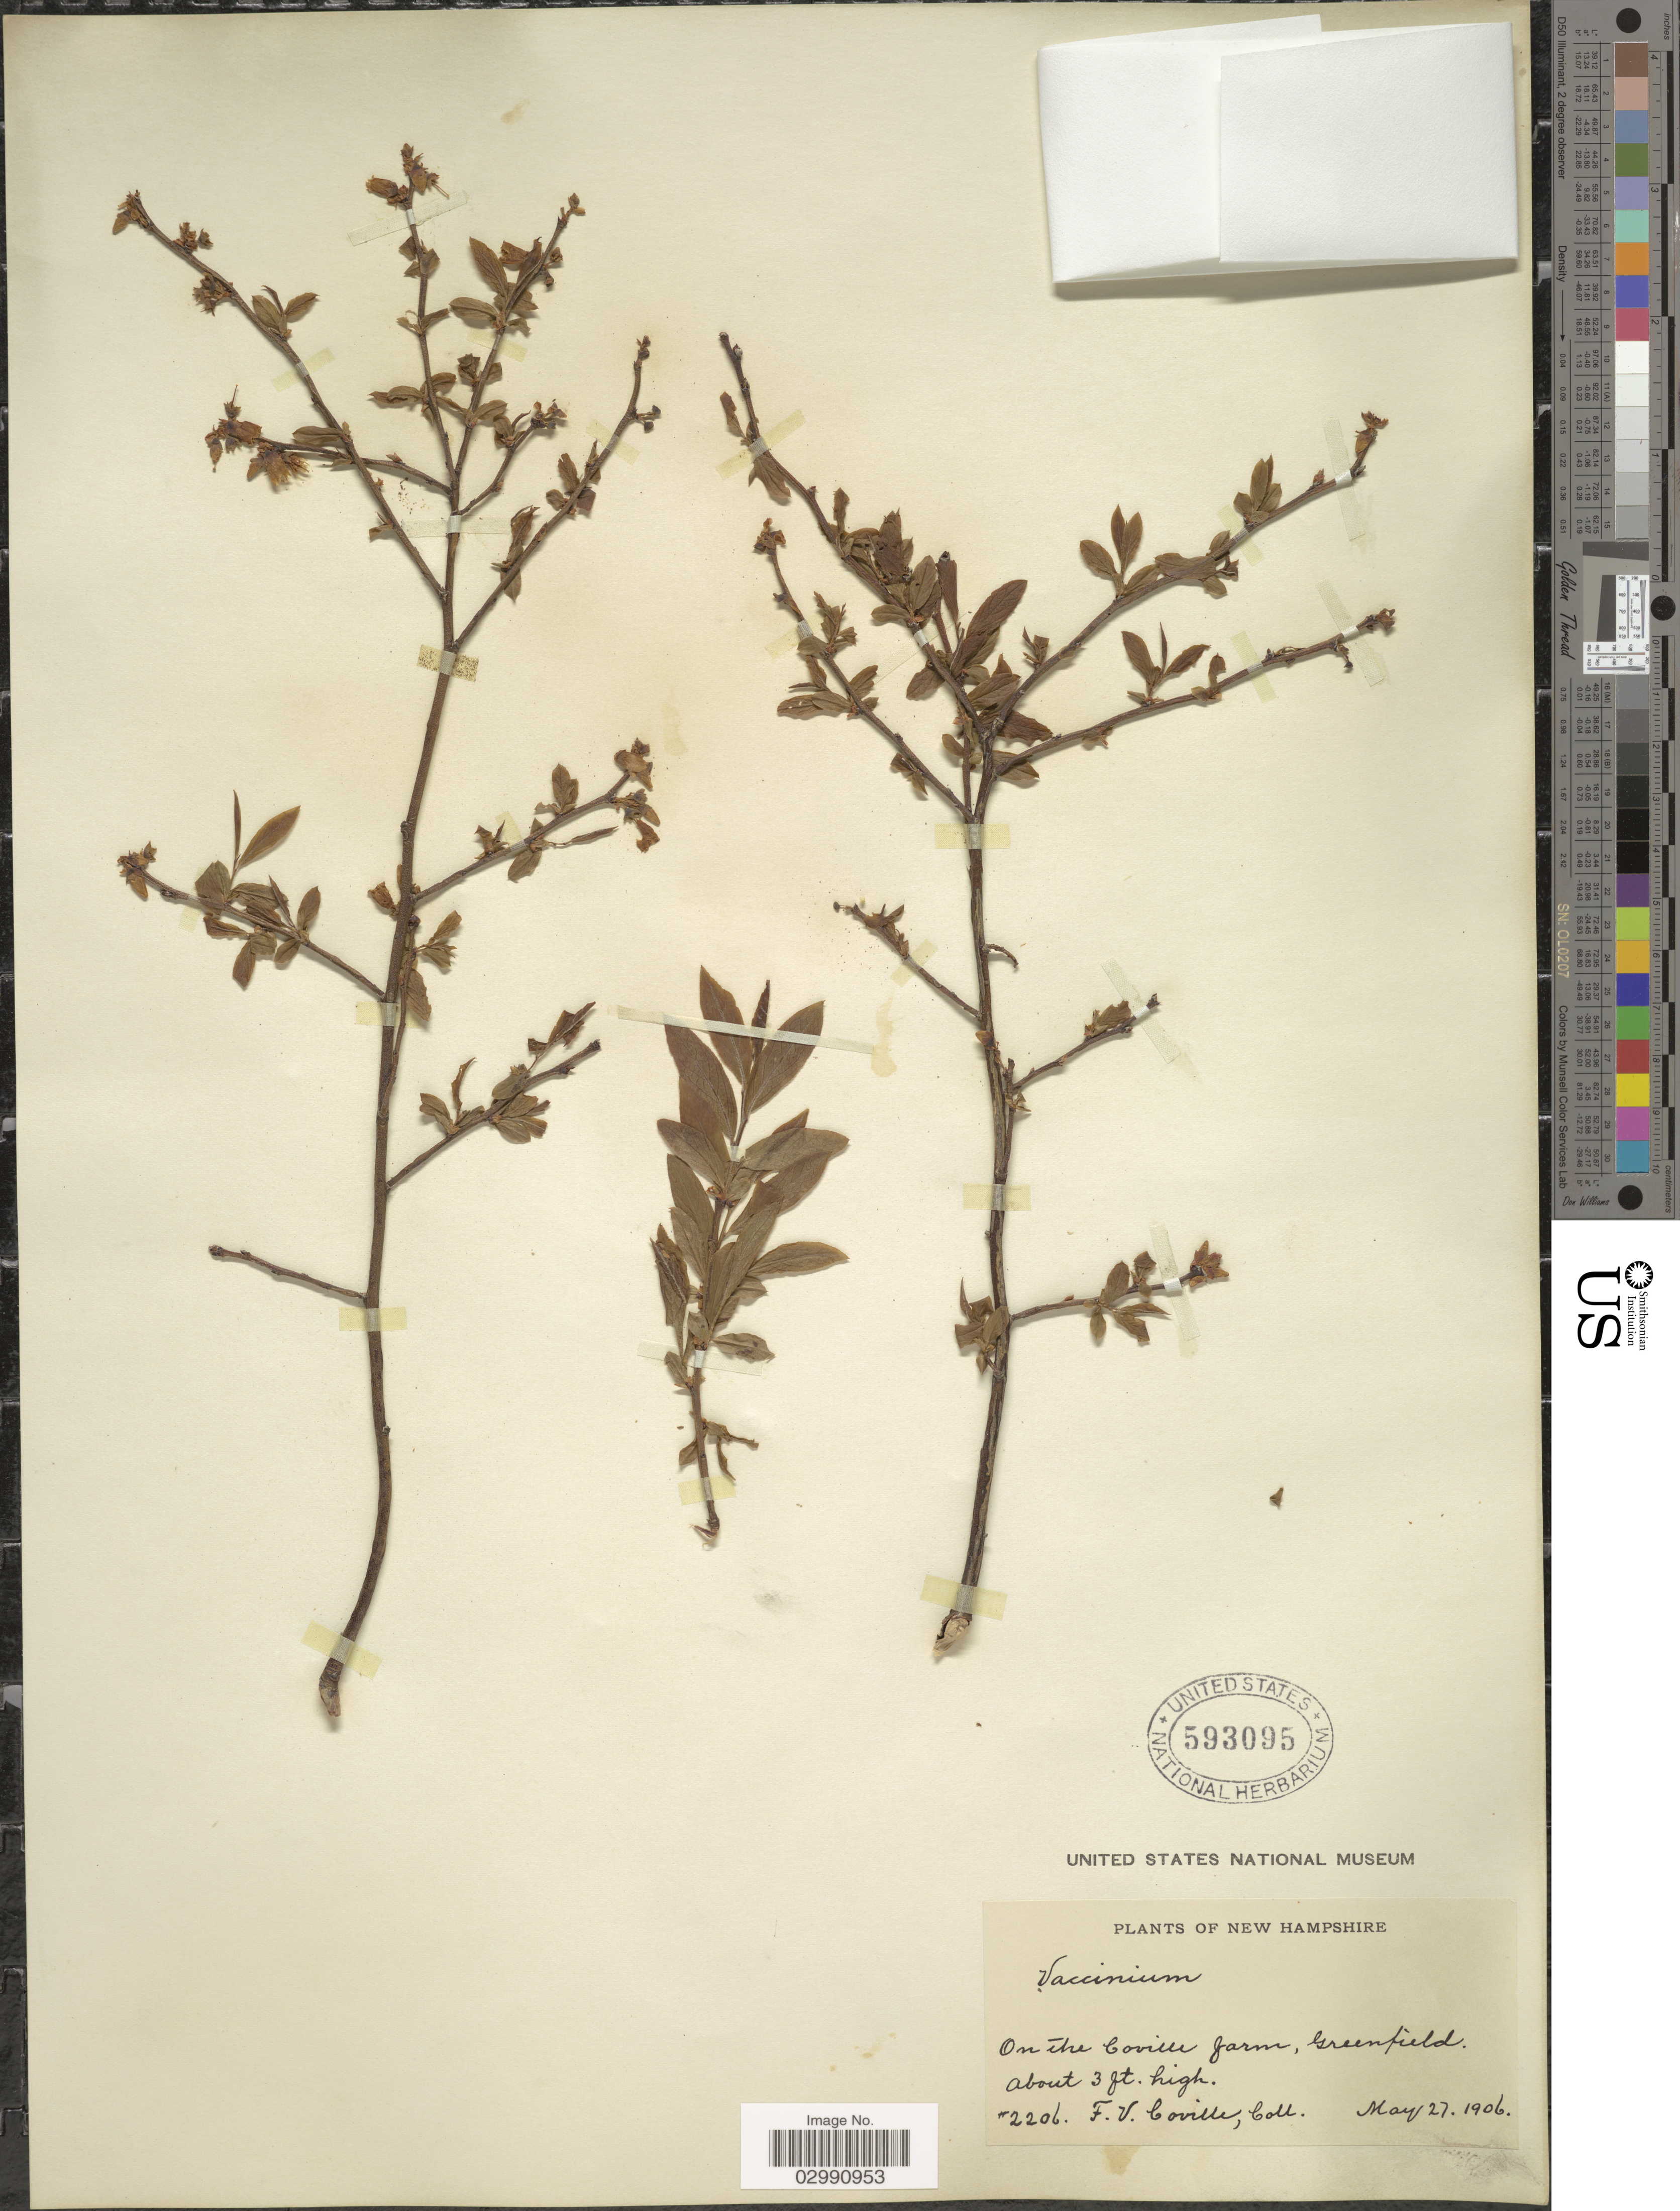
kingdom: Plantae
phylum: Tracheophyta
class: Magnoliopsida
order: Ericales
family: Ericaceae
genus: Vaccinium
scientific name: Vaccinium sp.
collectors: F. V. Coville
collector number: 2206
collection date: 1906-05-27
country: United States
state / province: New Hampshire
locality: On the Coville farm, Greenfield.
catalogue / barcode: US 593095